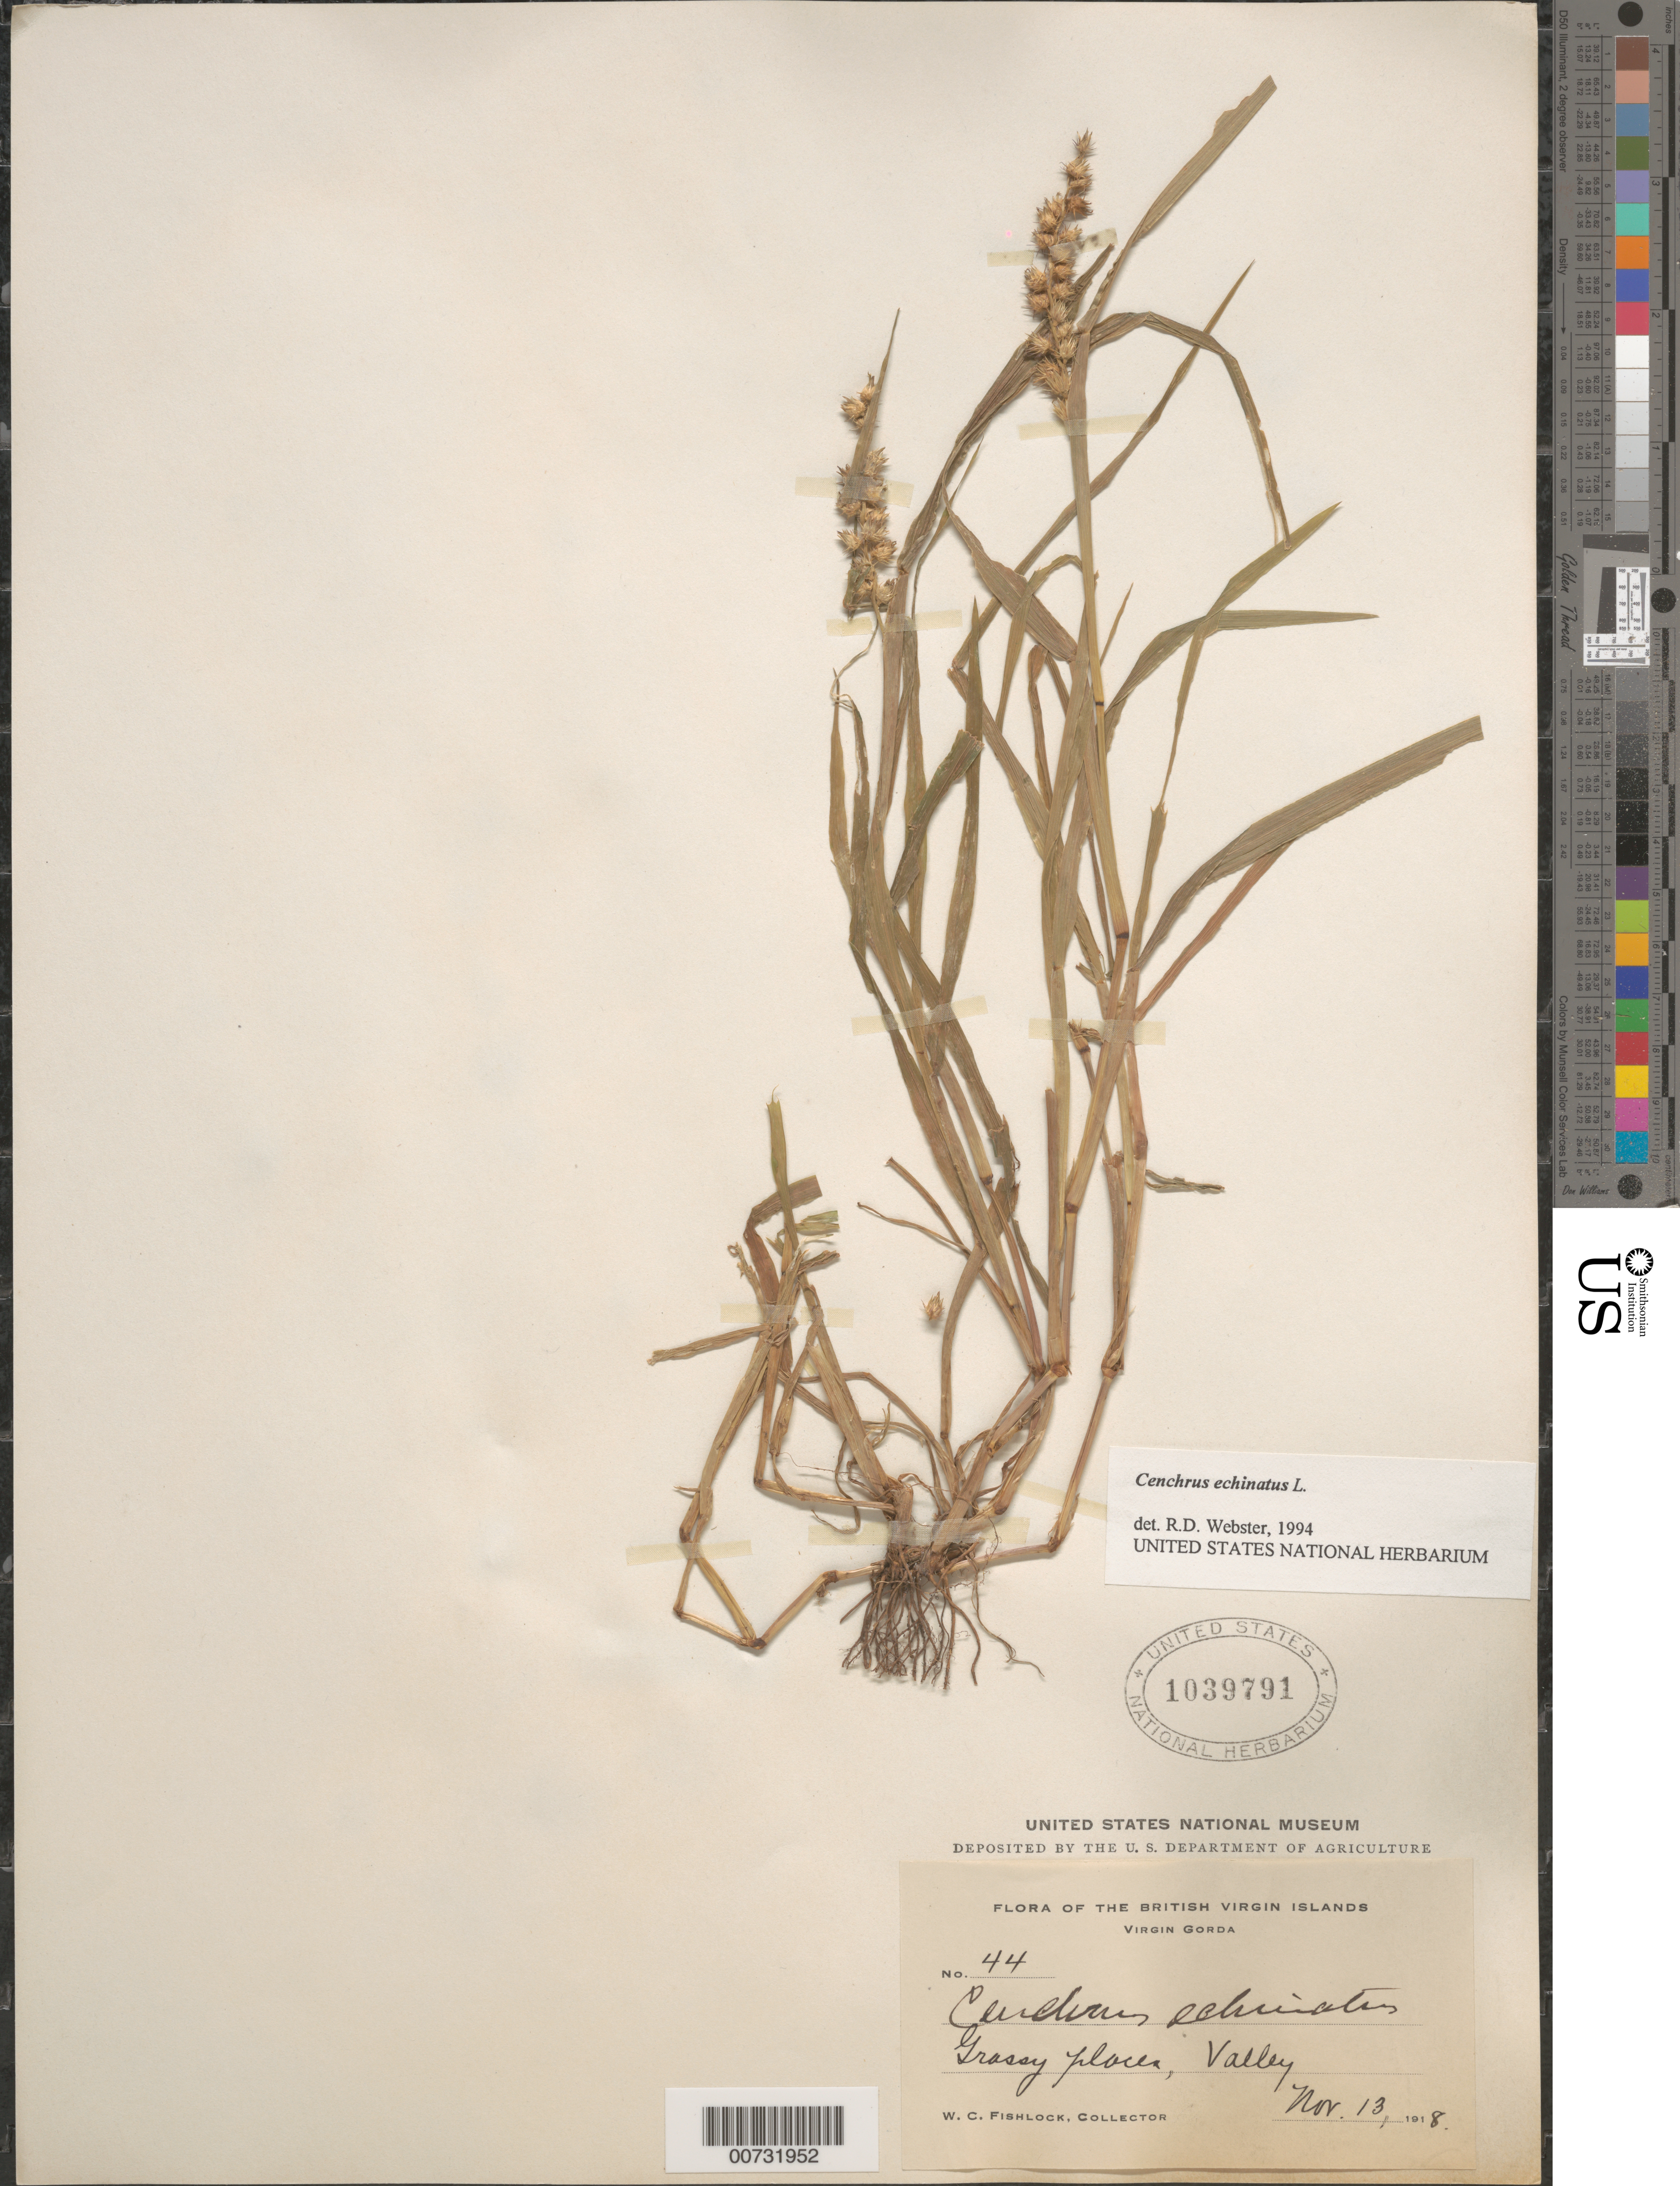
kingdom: Plantae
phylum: Tracheophyta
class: Liliopsida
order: Poales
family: Poaceae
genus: Cenchrus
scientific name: Cenchrus echinatus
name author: L.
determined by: Webster, Robert D.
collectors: W. Fishlock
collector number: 44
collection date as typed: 13 Nov 1918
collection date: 1918-11-13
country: British Virgin Islands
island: Virgin Gorda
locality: Virgin Gorda, Valley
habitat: Grassy places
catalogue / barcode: US 1039791